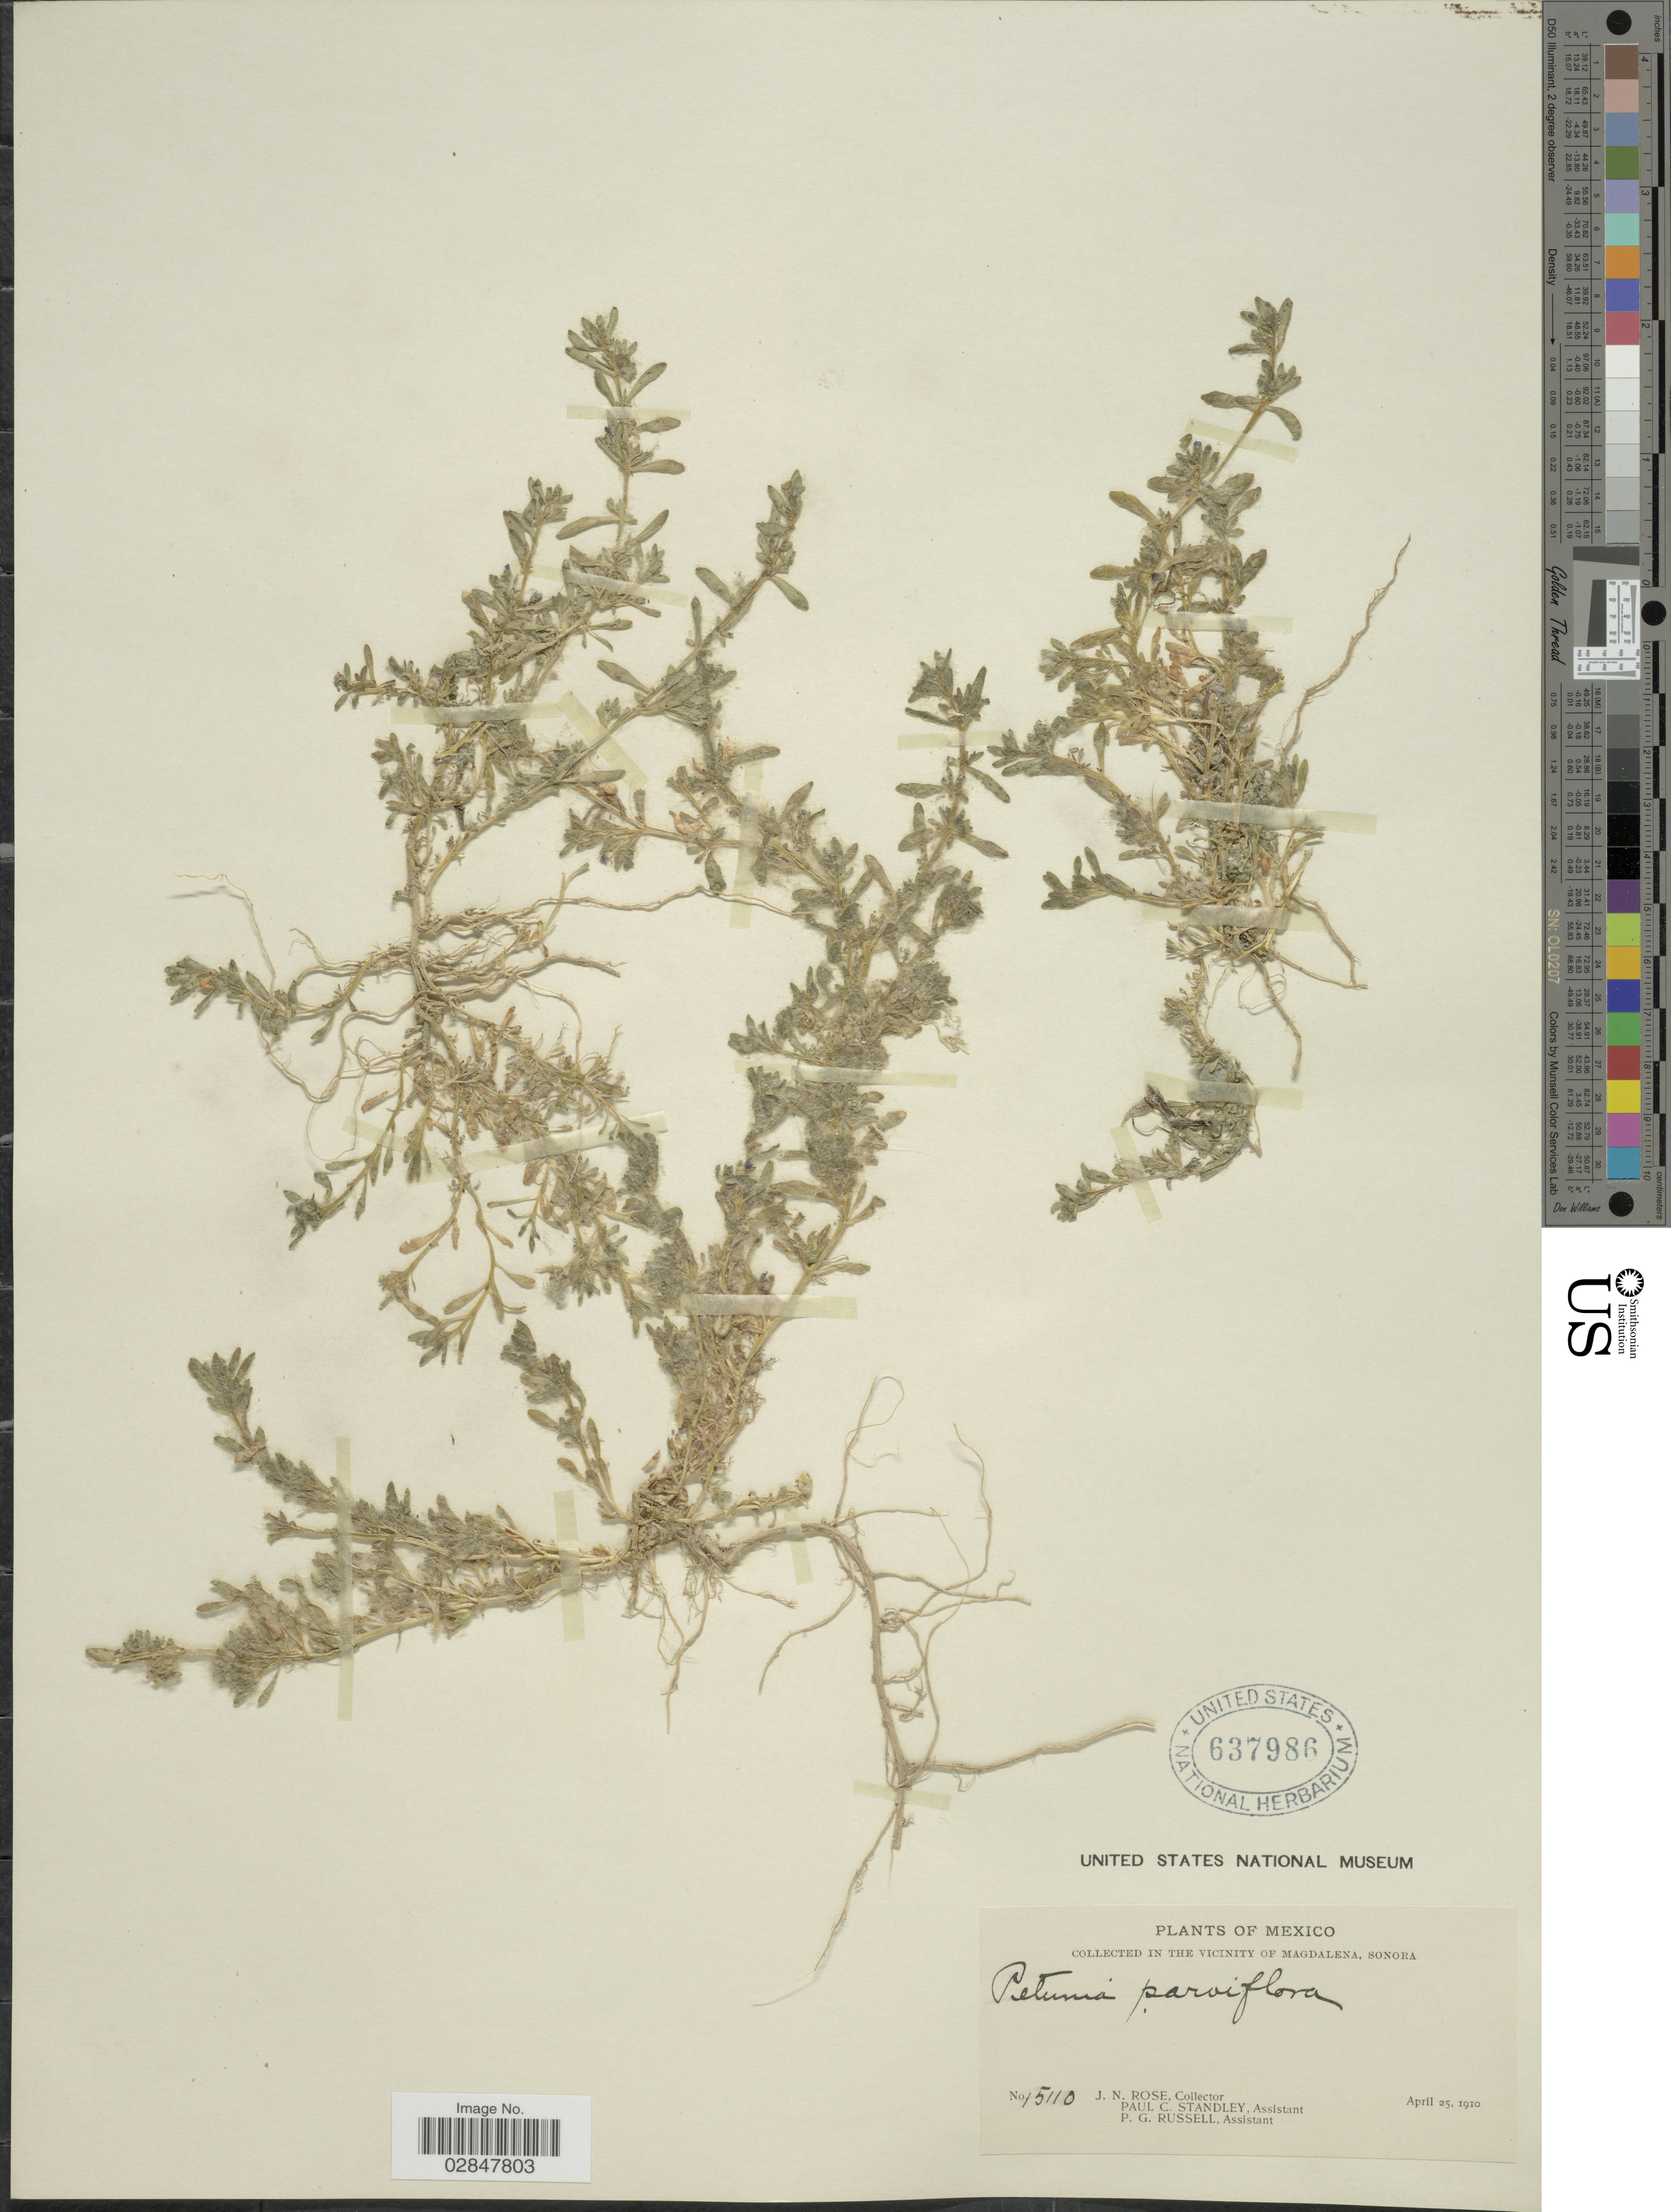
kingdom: Plantae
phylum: Tracheophyta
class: Magnoliopsida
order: Solanales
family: Solanaceae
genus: Petunia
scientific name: Petunia parviflora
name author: Juss.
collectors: J. N. Rose, P. C. Standley & P. G. Russell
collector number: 15110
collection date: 1910-04-25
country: Mexico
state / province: Sonora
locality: Vicinity of Magdalena.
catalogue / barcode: US 637986